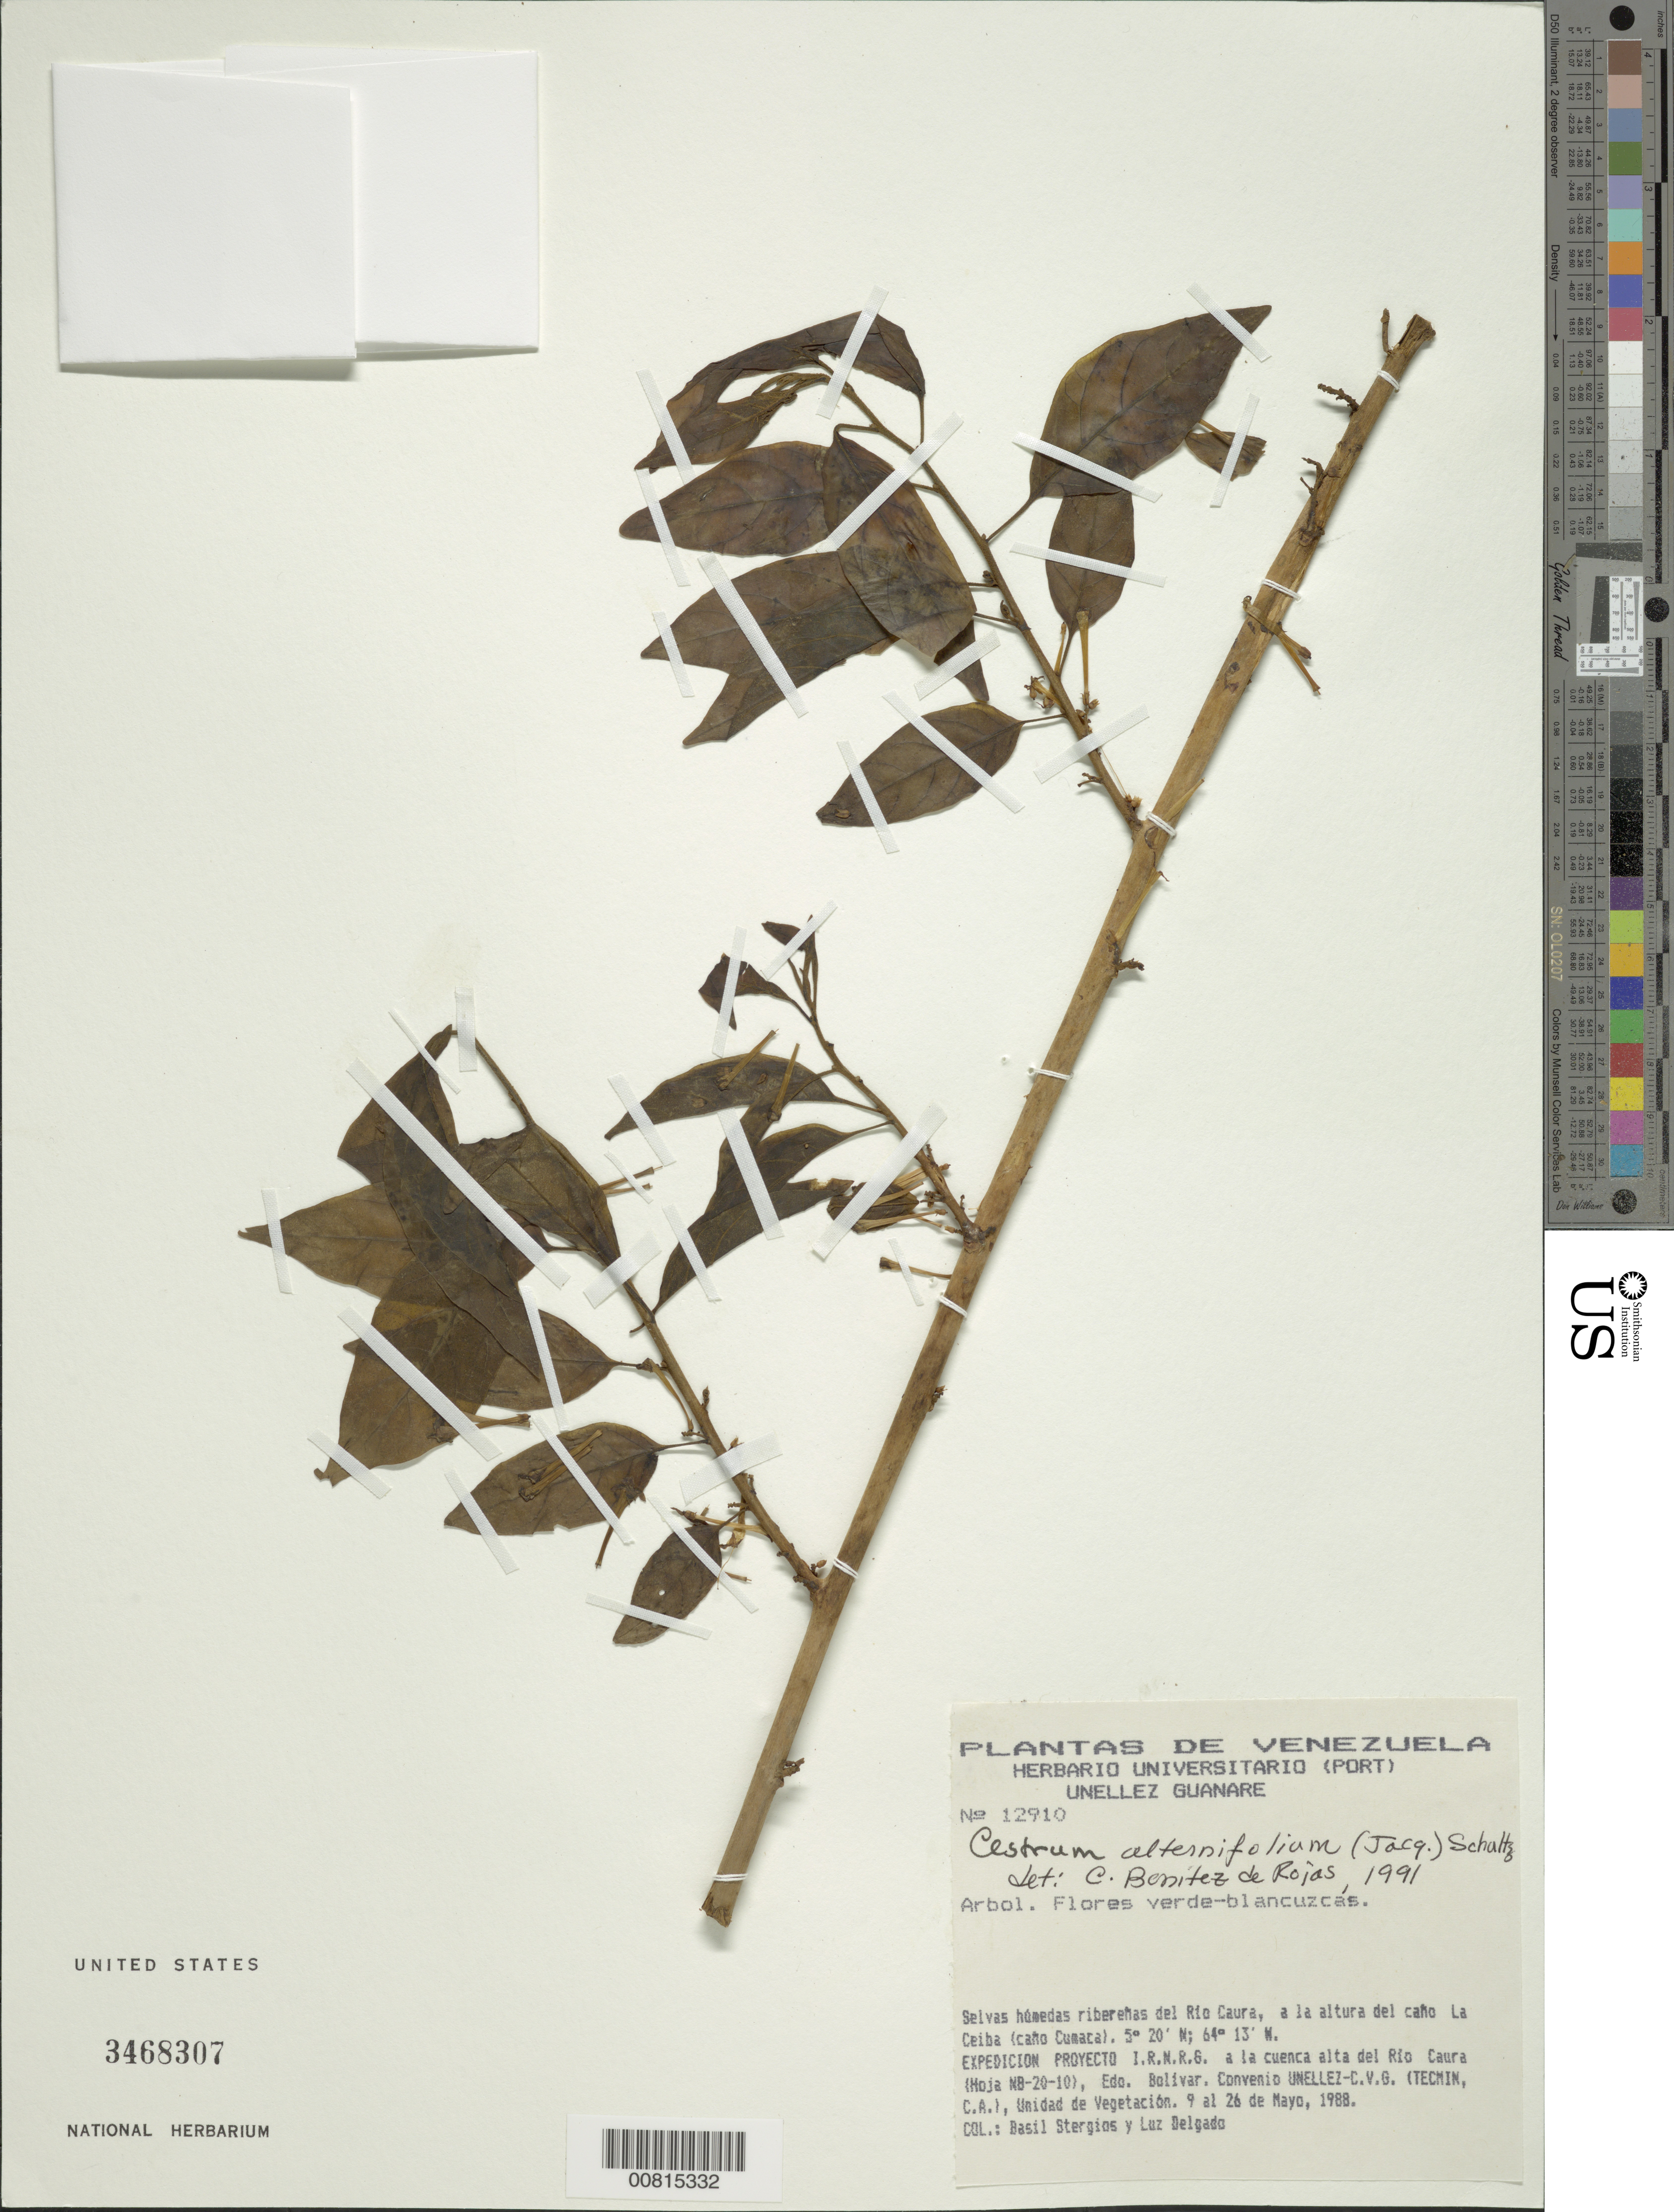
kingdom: Plantae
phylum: Tracheophyta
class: Magnoliopsida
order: Solanales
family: Solanaceae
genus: Cestrum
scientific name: Cestrum alternifolium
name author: (Jacq.) O.E. Schulz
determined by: Benítez, C. E.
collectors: B. G. Stergios & L. Delgado V.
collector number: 12910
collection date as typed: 9-May-88 to 26-May-88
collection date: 1988-05-09/1988-05-26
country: Venezuela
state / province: Bolívar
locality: Río Caura, Caño La Ceiba (Caño Cumaca)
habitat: Selvas húmedas ribereñas del río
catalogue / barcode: US 3468307